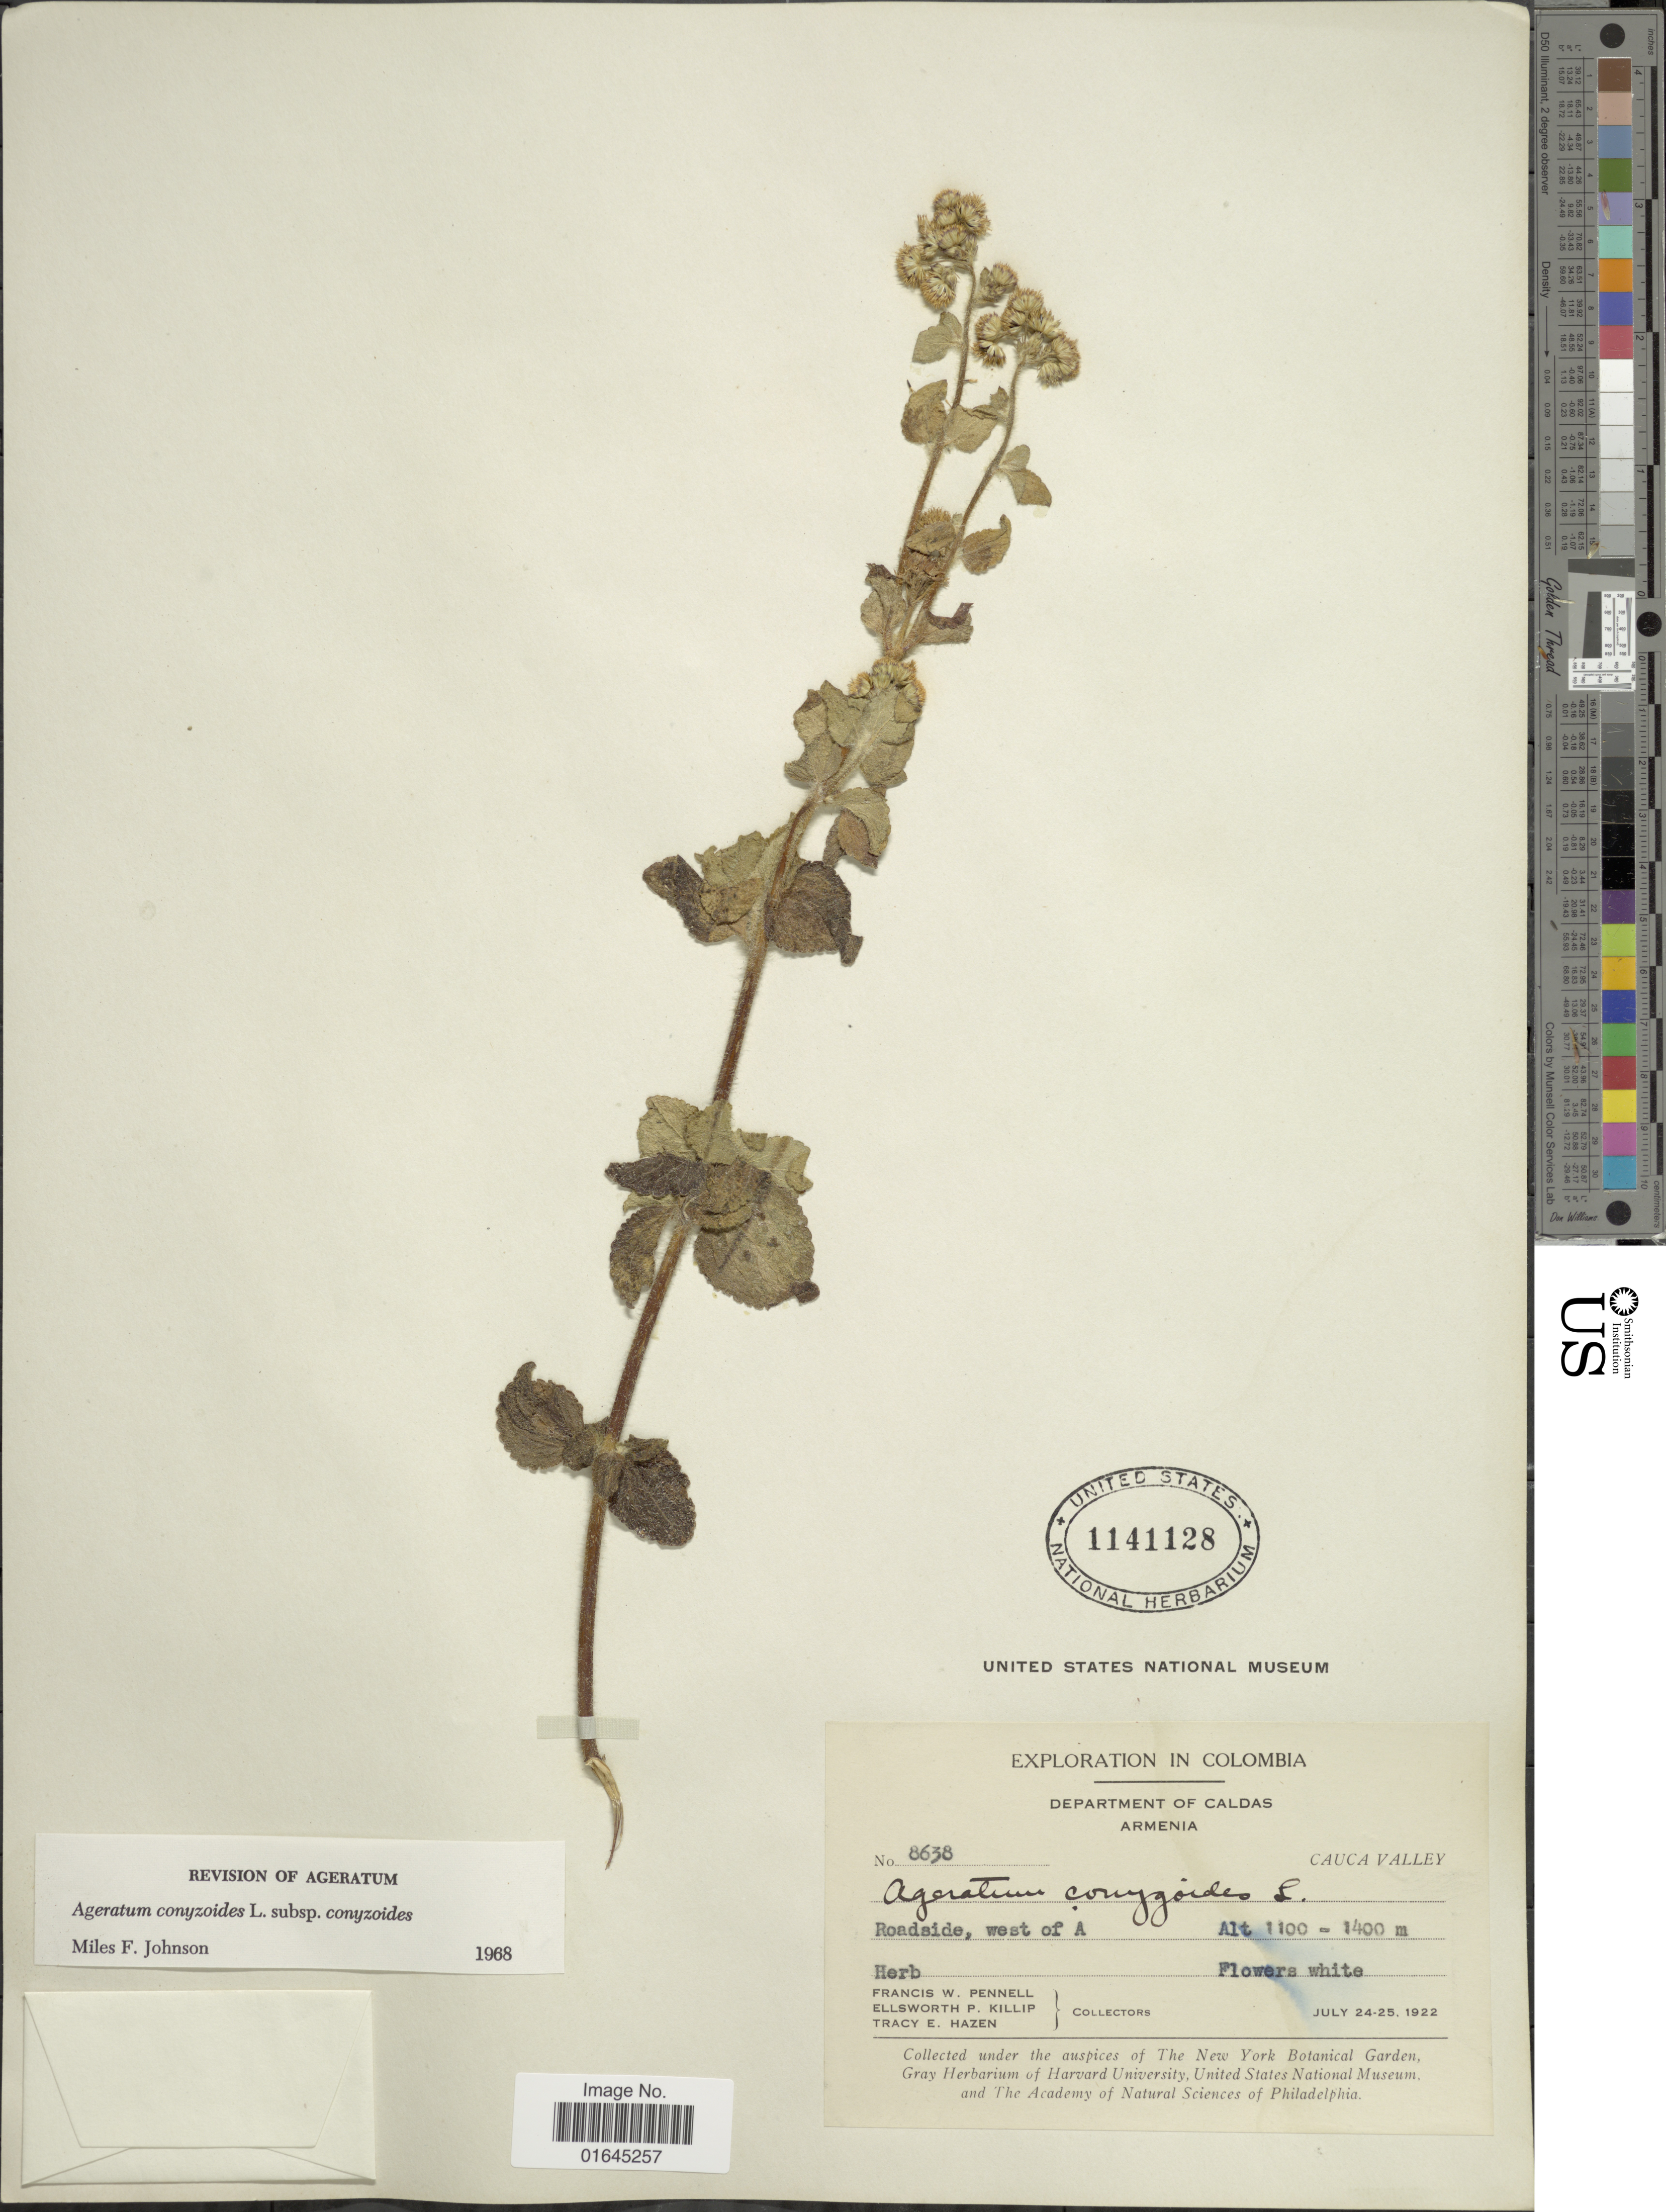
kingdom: Plantae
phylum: Tracheophyta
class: Magnoliopsida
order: Asterales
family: Asteraceae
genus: Ageratum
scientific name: Ageratum conyzoides subsp. conyzoides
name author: L.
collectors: F. W. Pennell, E. P. Killip & T. E. Hazen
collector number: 8638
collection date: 1922-07-24/1922-07-25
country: Colombia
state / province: Caldas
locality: Department of Caldas, Armenia, Cauca Valley. Roadside, west of A.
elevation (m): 1100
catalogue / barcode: US 11141128